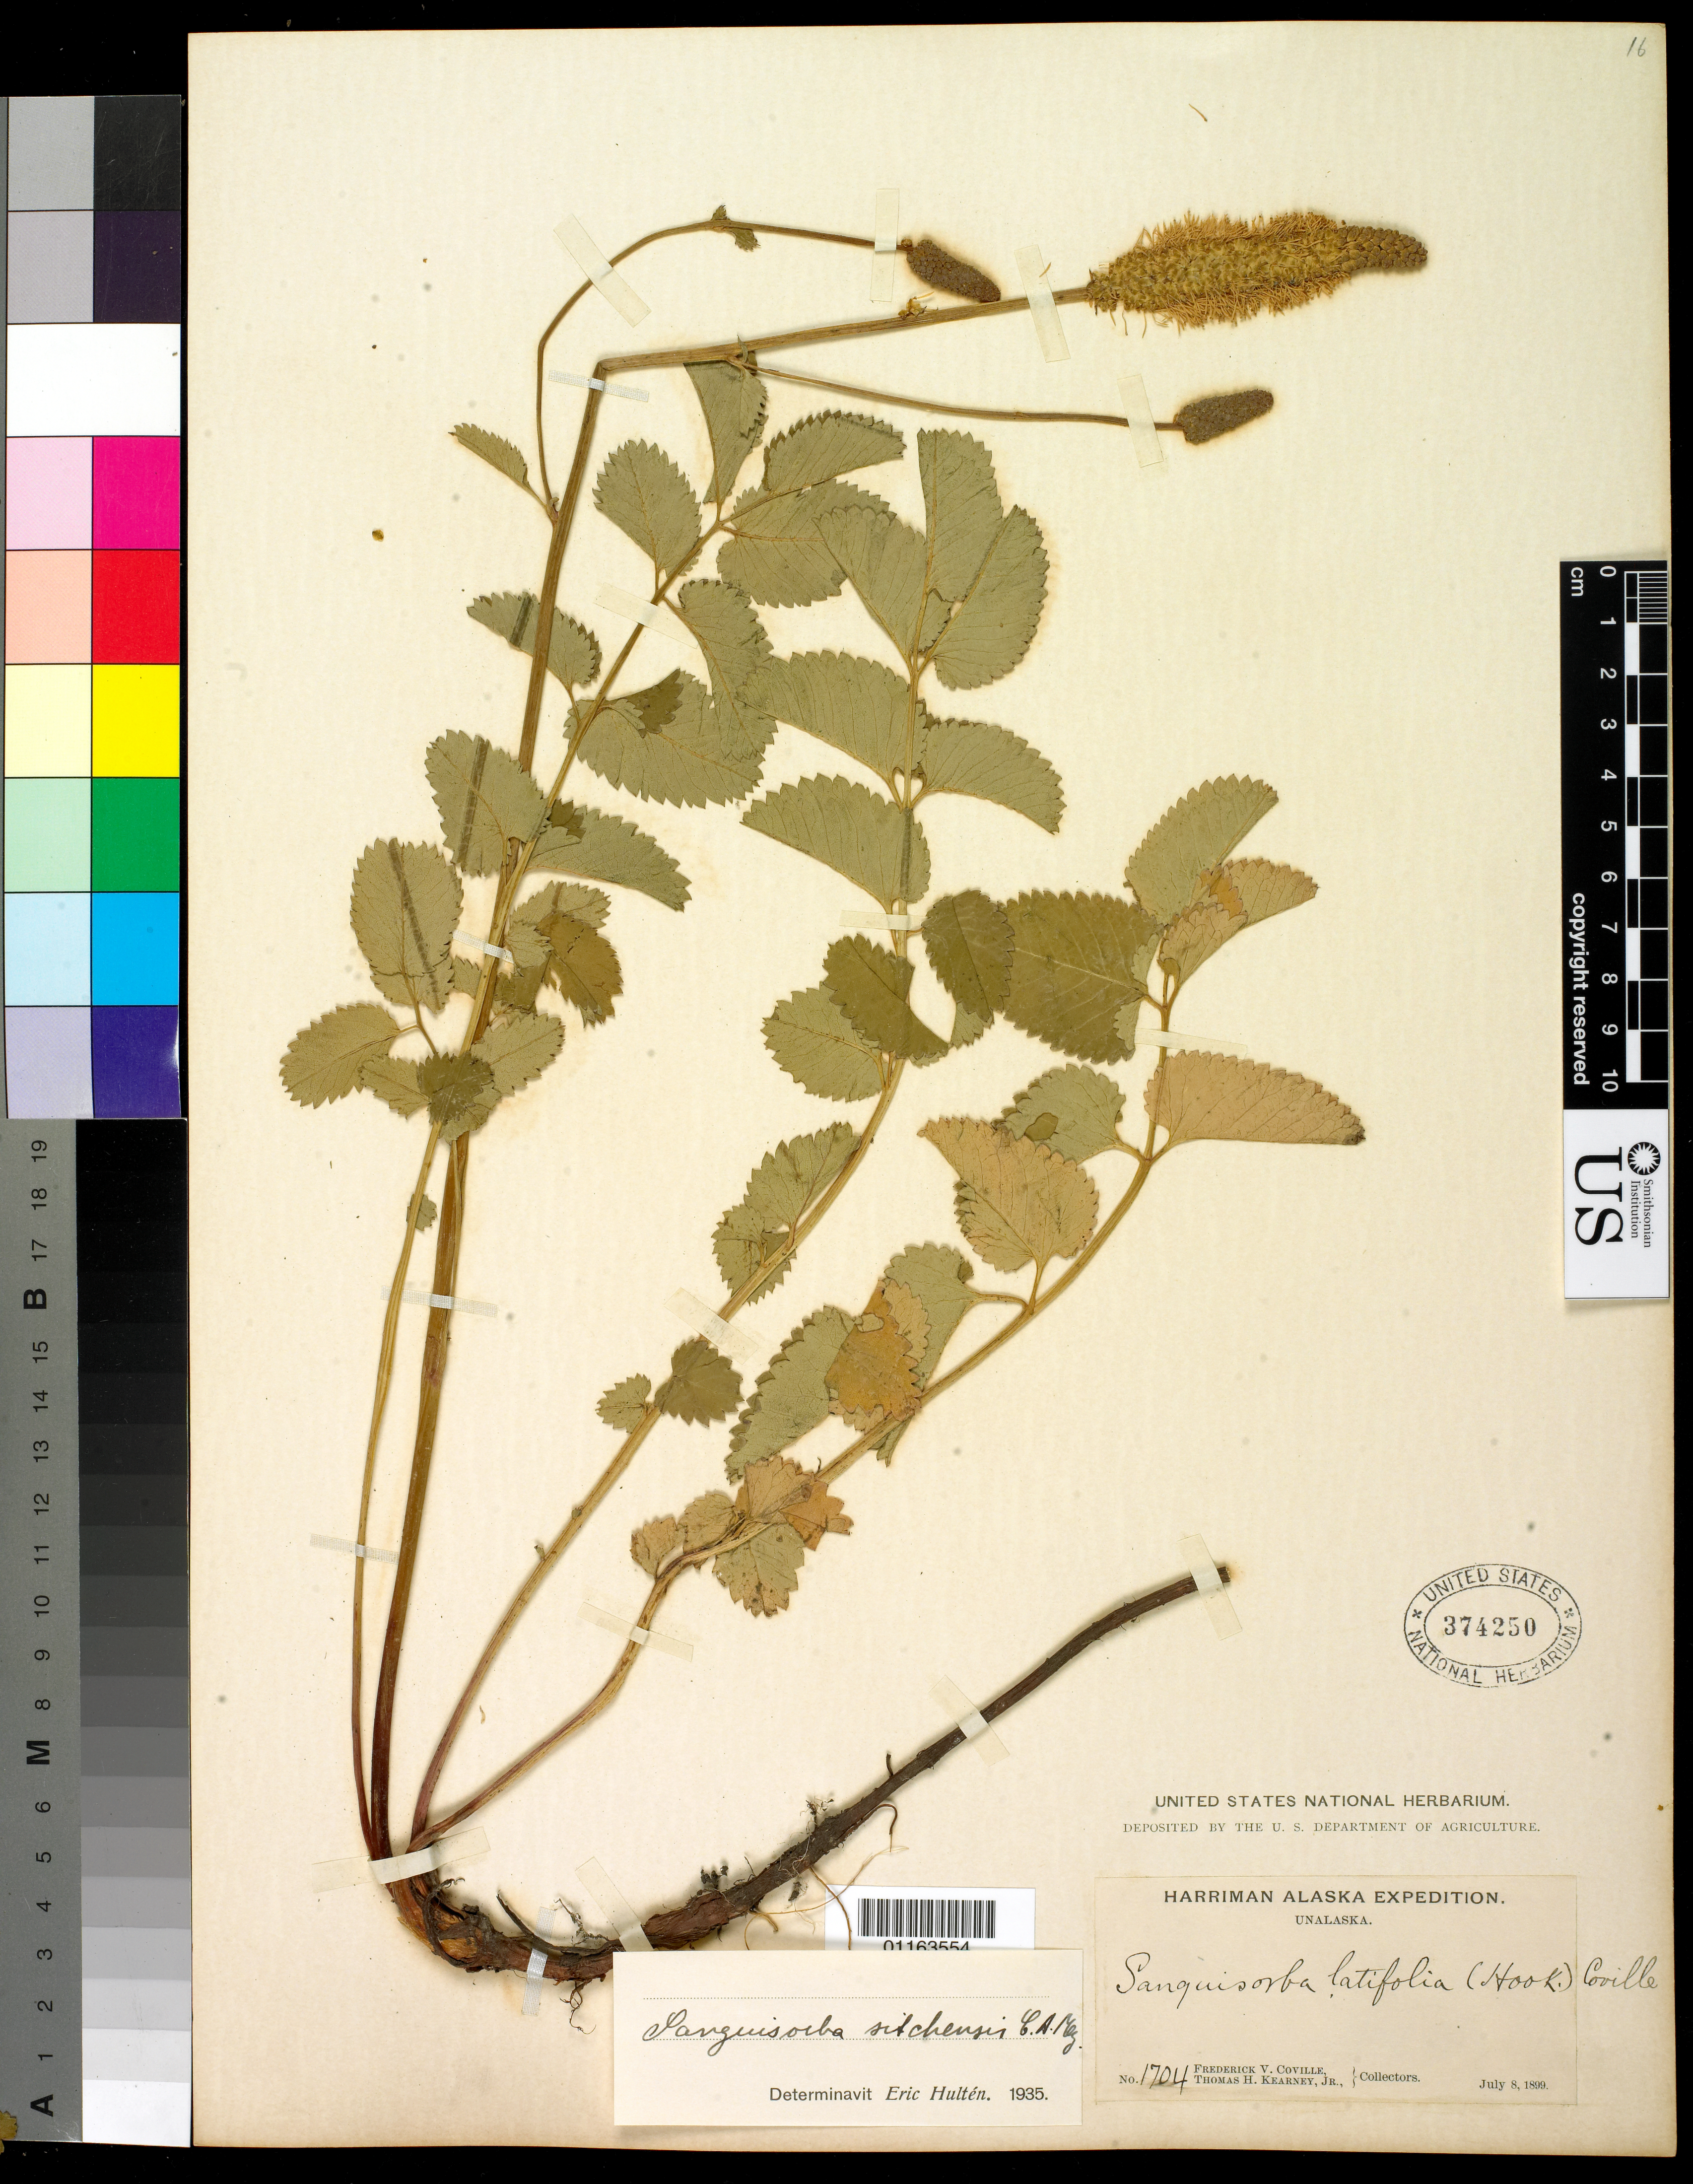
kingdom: Plantae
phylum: Tracheophyta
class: Magnoliopsida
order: Rosales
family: Rosaceae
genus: Sanguisorba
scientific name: Sanguisorba stipulata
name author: Raf.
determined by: Strong, Mark T., (BOT), Smithsonian Institution - National Museum of Natural History (UNITED STATES)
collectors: F. V. Coville & T. H. Kearney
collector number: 1704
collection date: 1899-07-08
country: United States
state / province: Alaska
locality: Unalaska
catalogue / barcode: US 374250